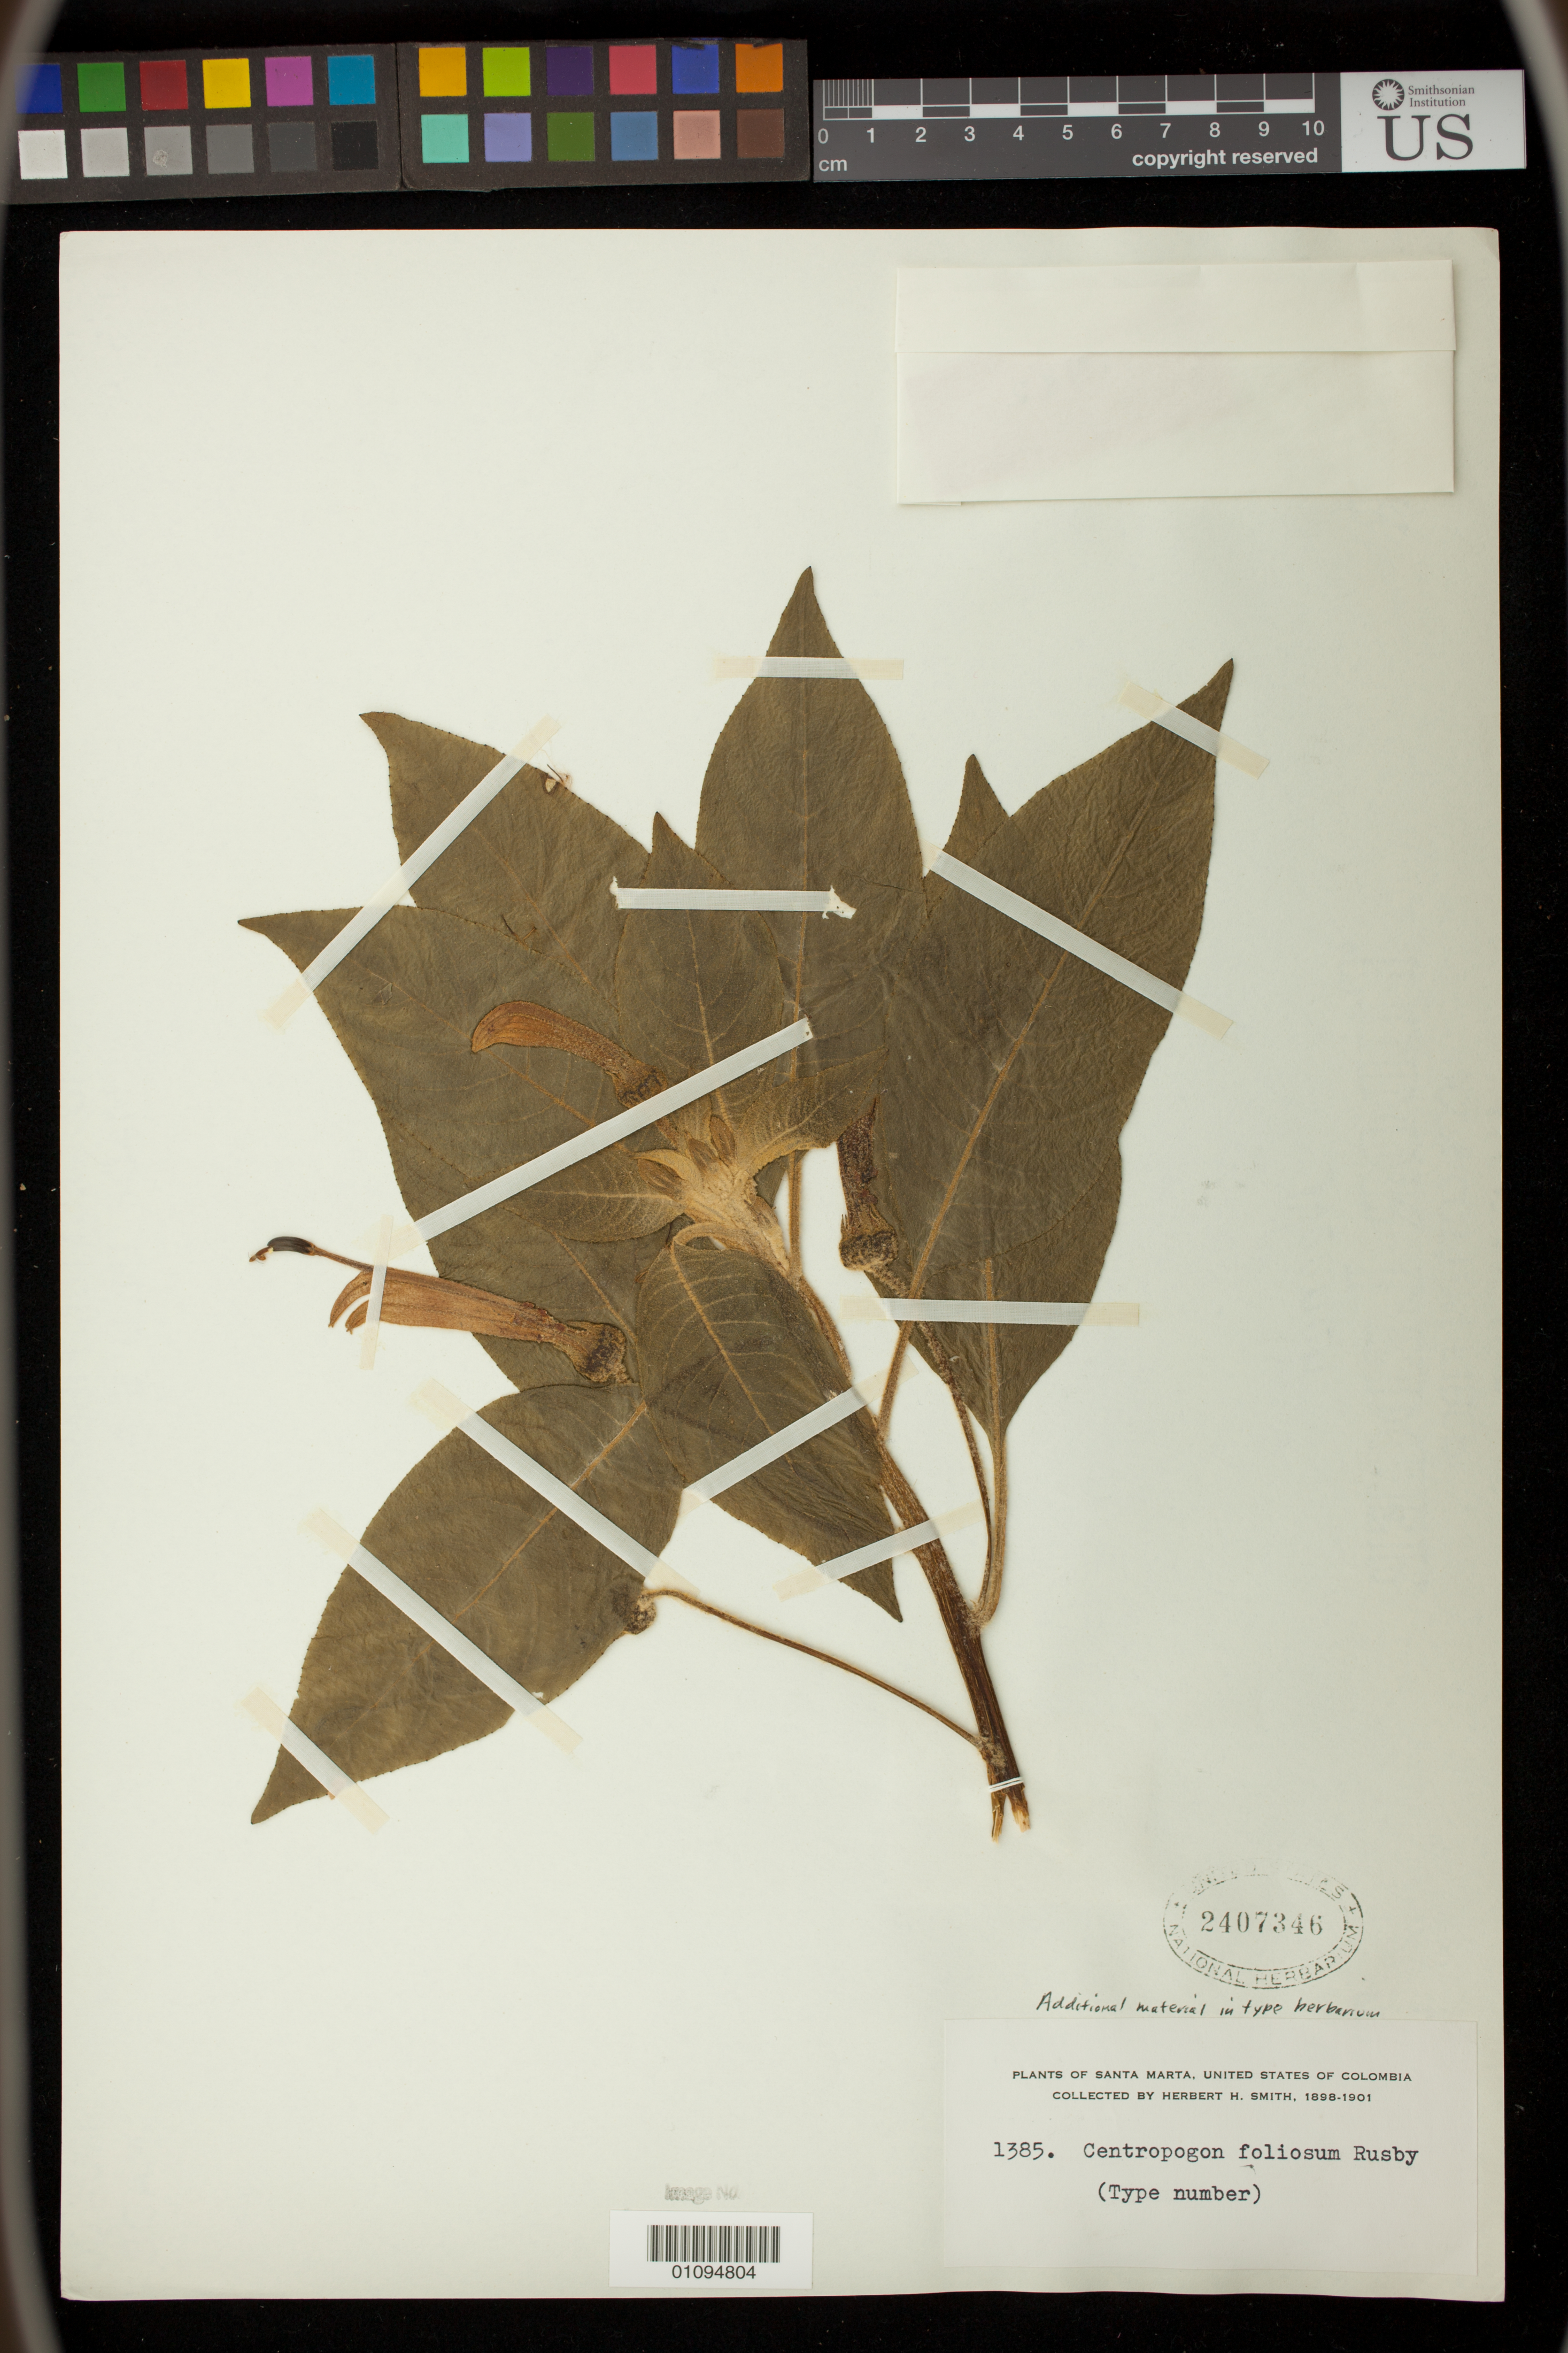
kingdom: Plantae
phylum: Tracheophyta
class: Magnoliopsida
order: Asterales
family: Campanulaceae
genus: Centropogon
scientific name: Centropogon foliosum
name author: Rusby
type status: Isotype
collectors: Herbert H. Smith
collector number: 1385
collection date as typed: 1898-1901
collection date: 1898/1901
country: Colombia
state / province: Magdalena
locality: Santa Marta.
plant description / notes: No specific locality or date on this label, but see BC 00146866.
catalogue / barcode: US 2407346